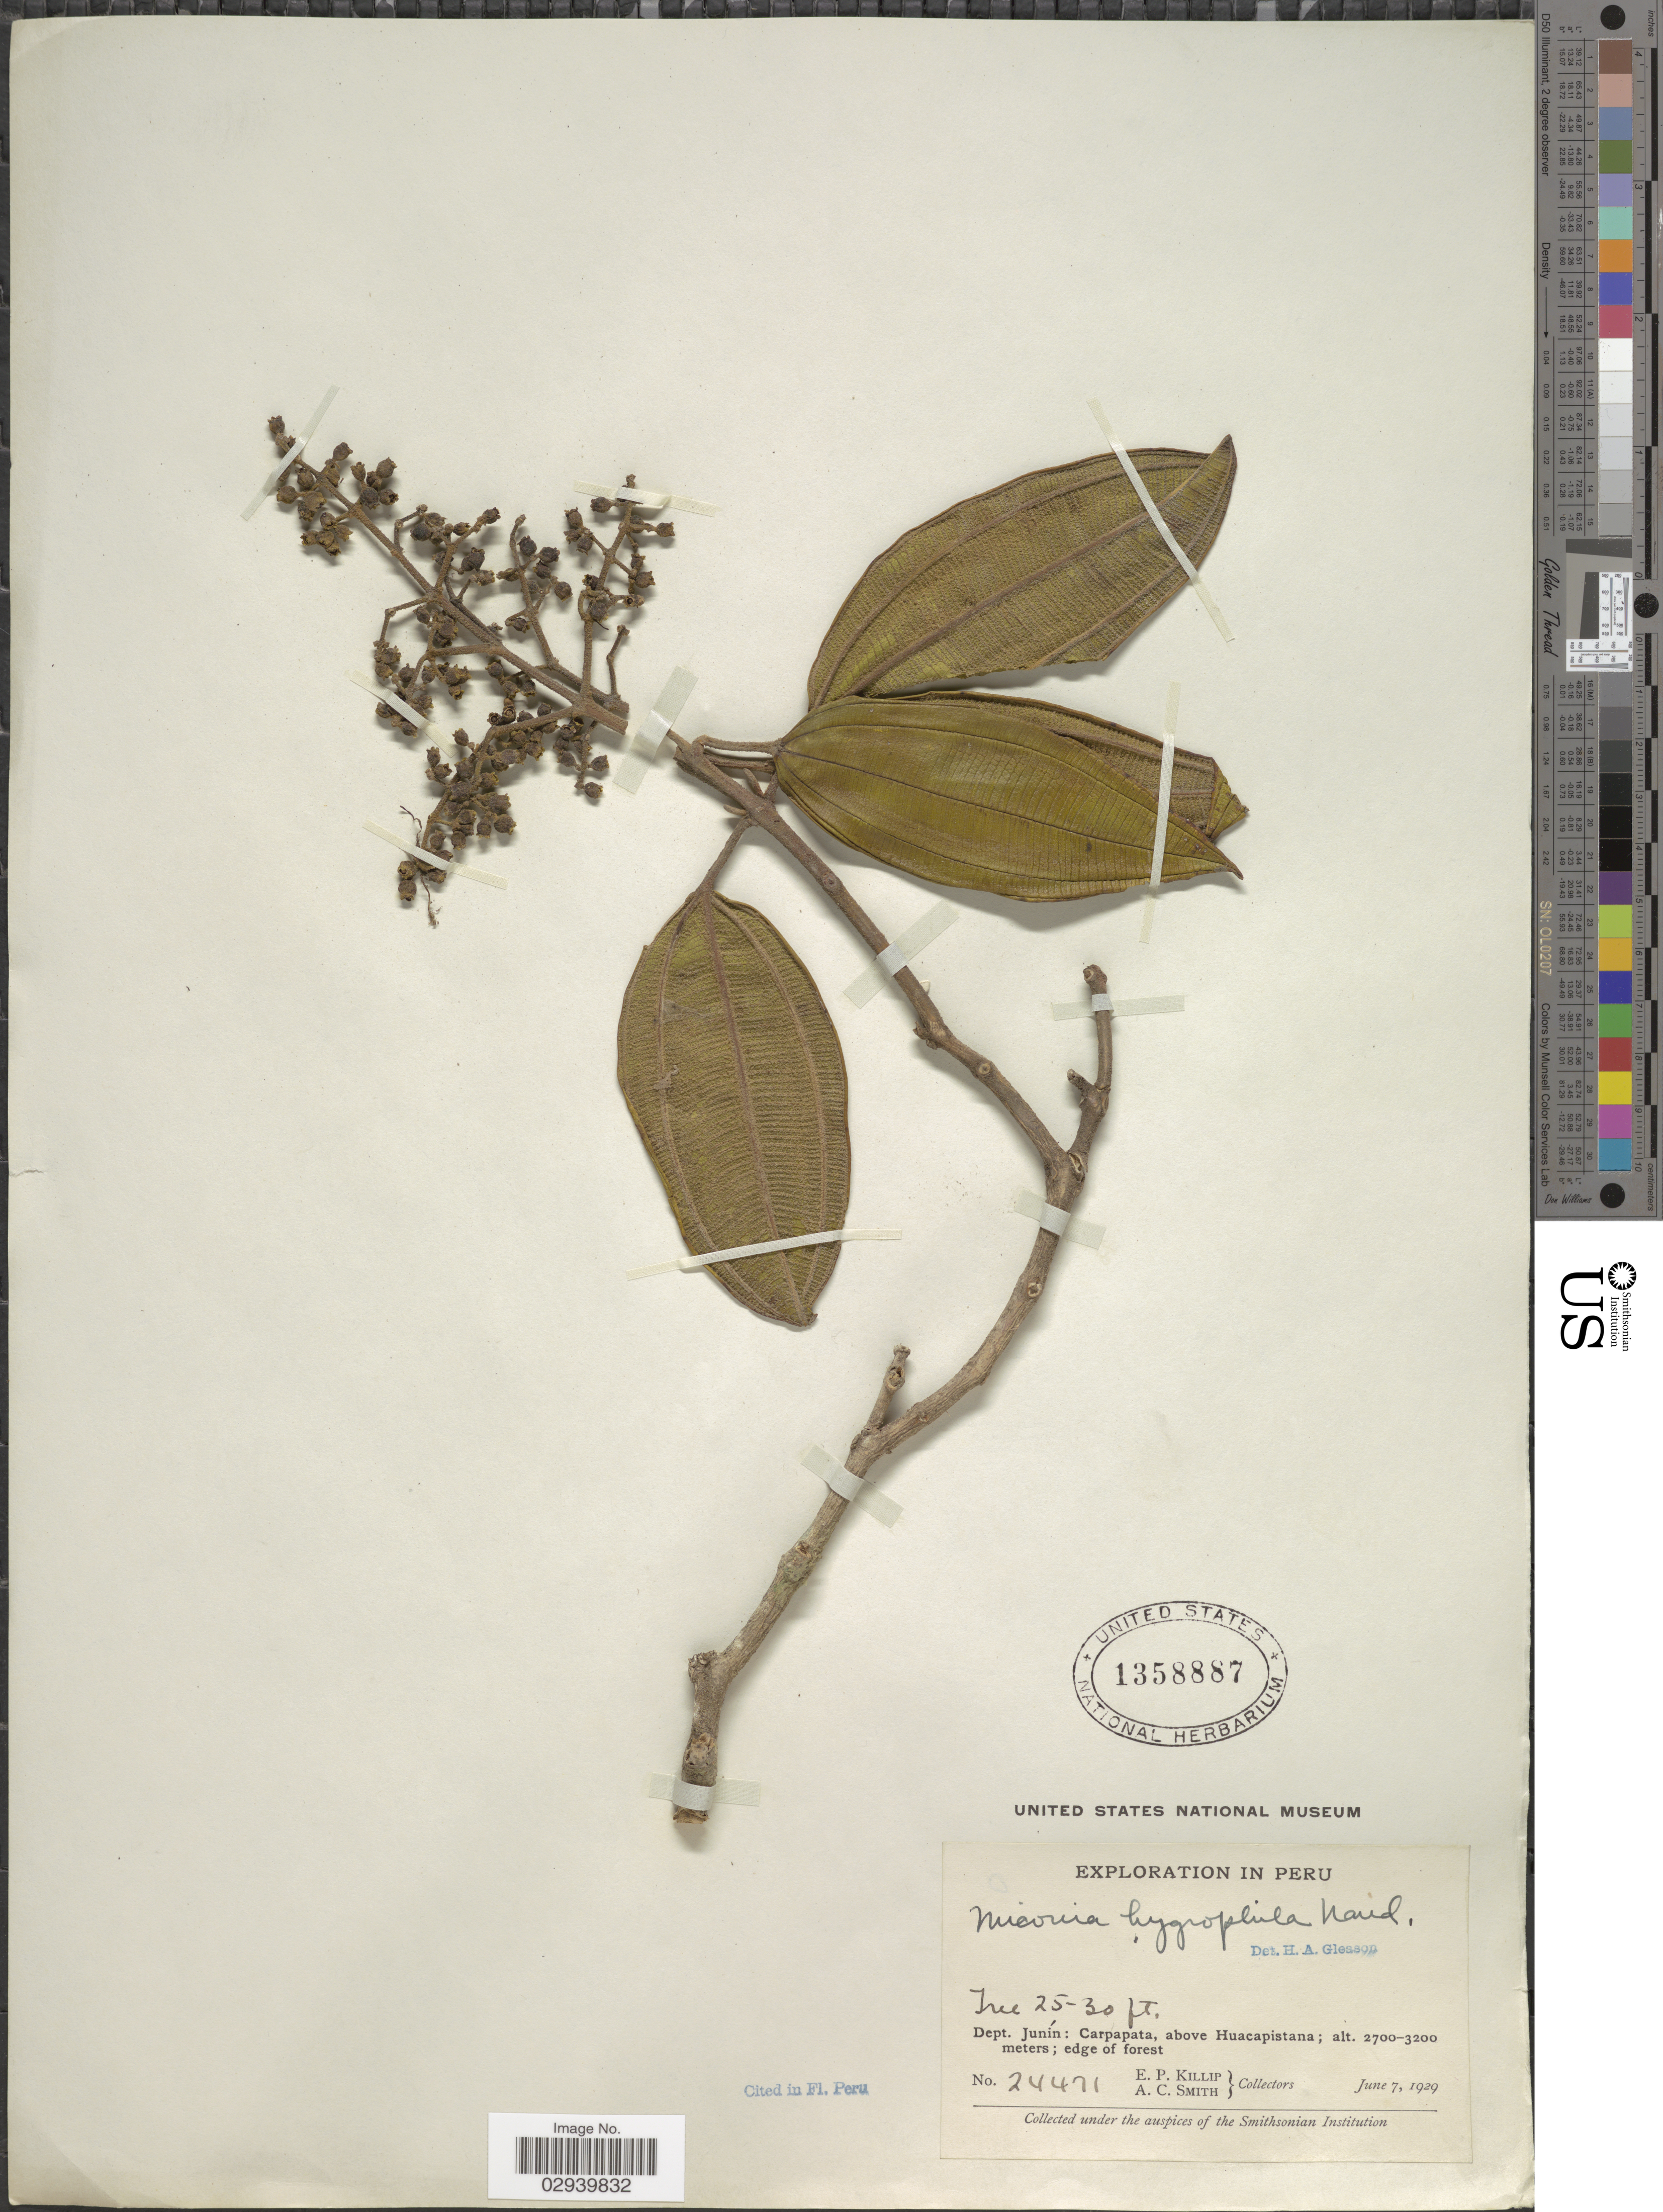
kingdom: Plantae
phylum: Tracheophyta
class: Magnoliopsida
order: Myrtales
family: Melastomataceae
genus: Miconia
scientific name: Miconia hygrophila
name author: Naudin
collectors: E. P. Killip & A. C. Smith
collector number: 24471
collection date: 1929-06-07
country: Peru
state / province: Junín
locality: Dept. Junín: Carpapata, above Huacapistana.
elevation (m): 2700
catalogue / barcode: US 1358887